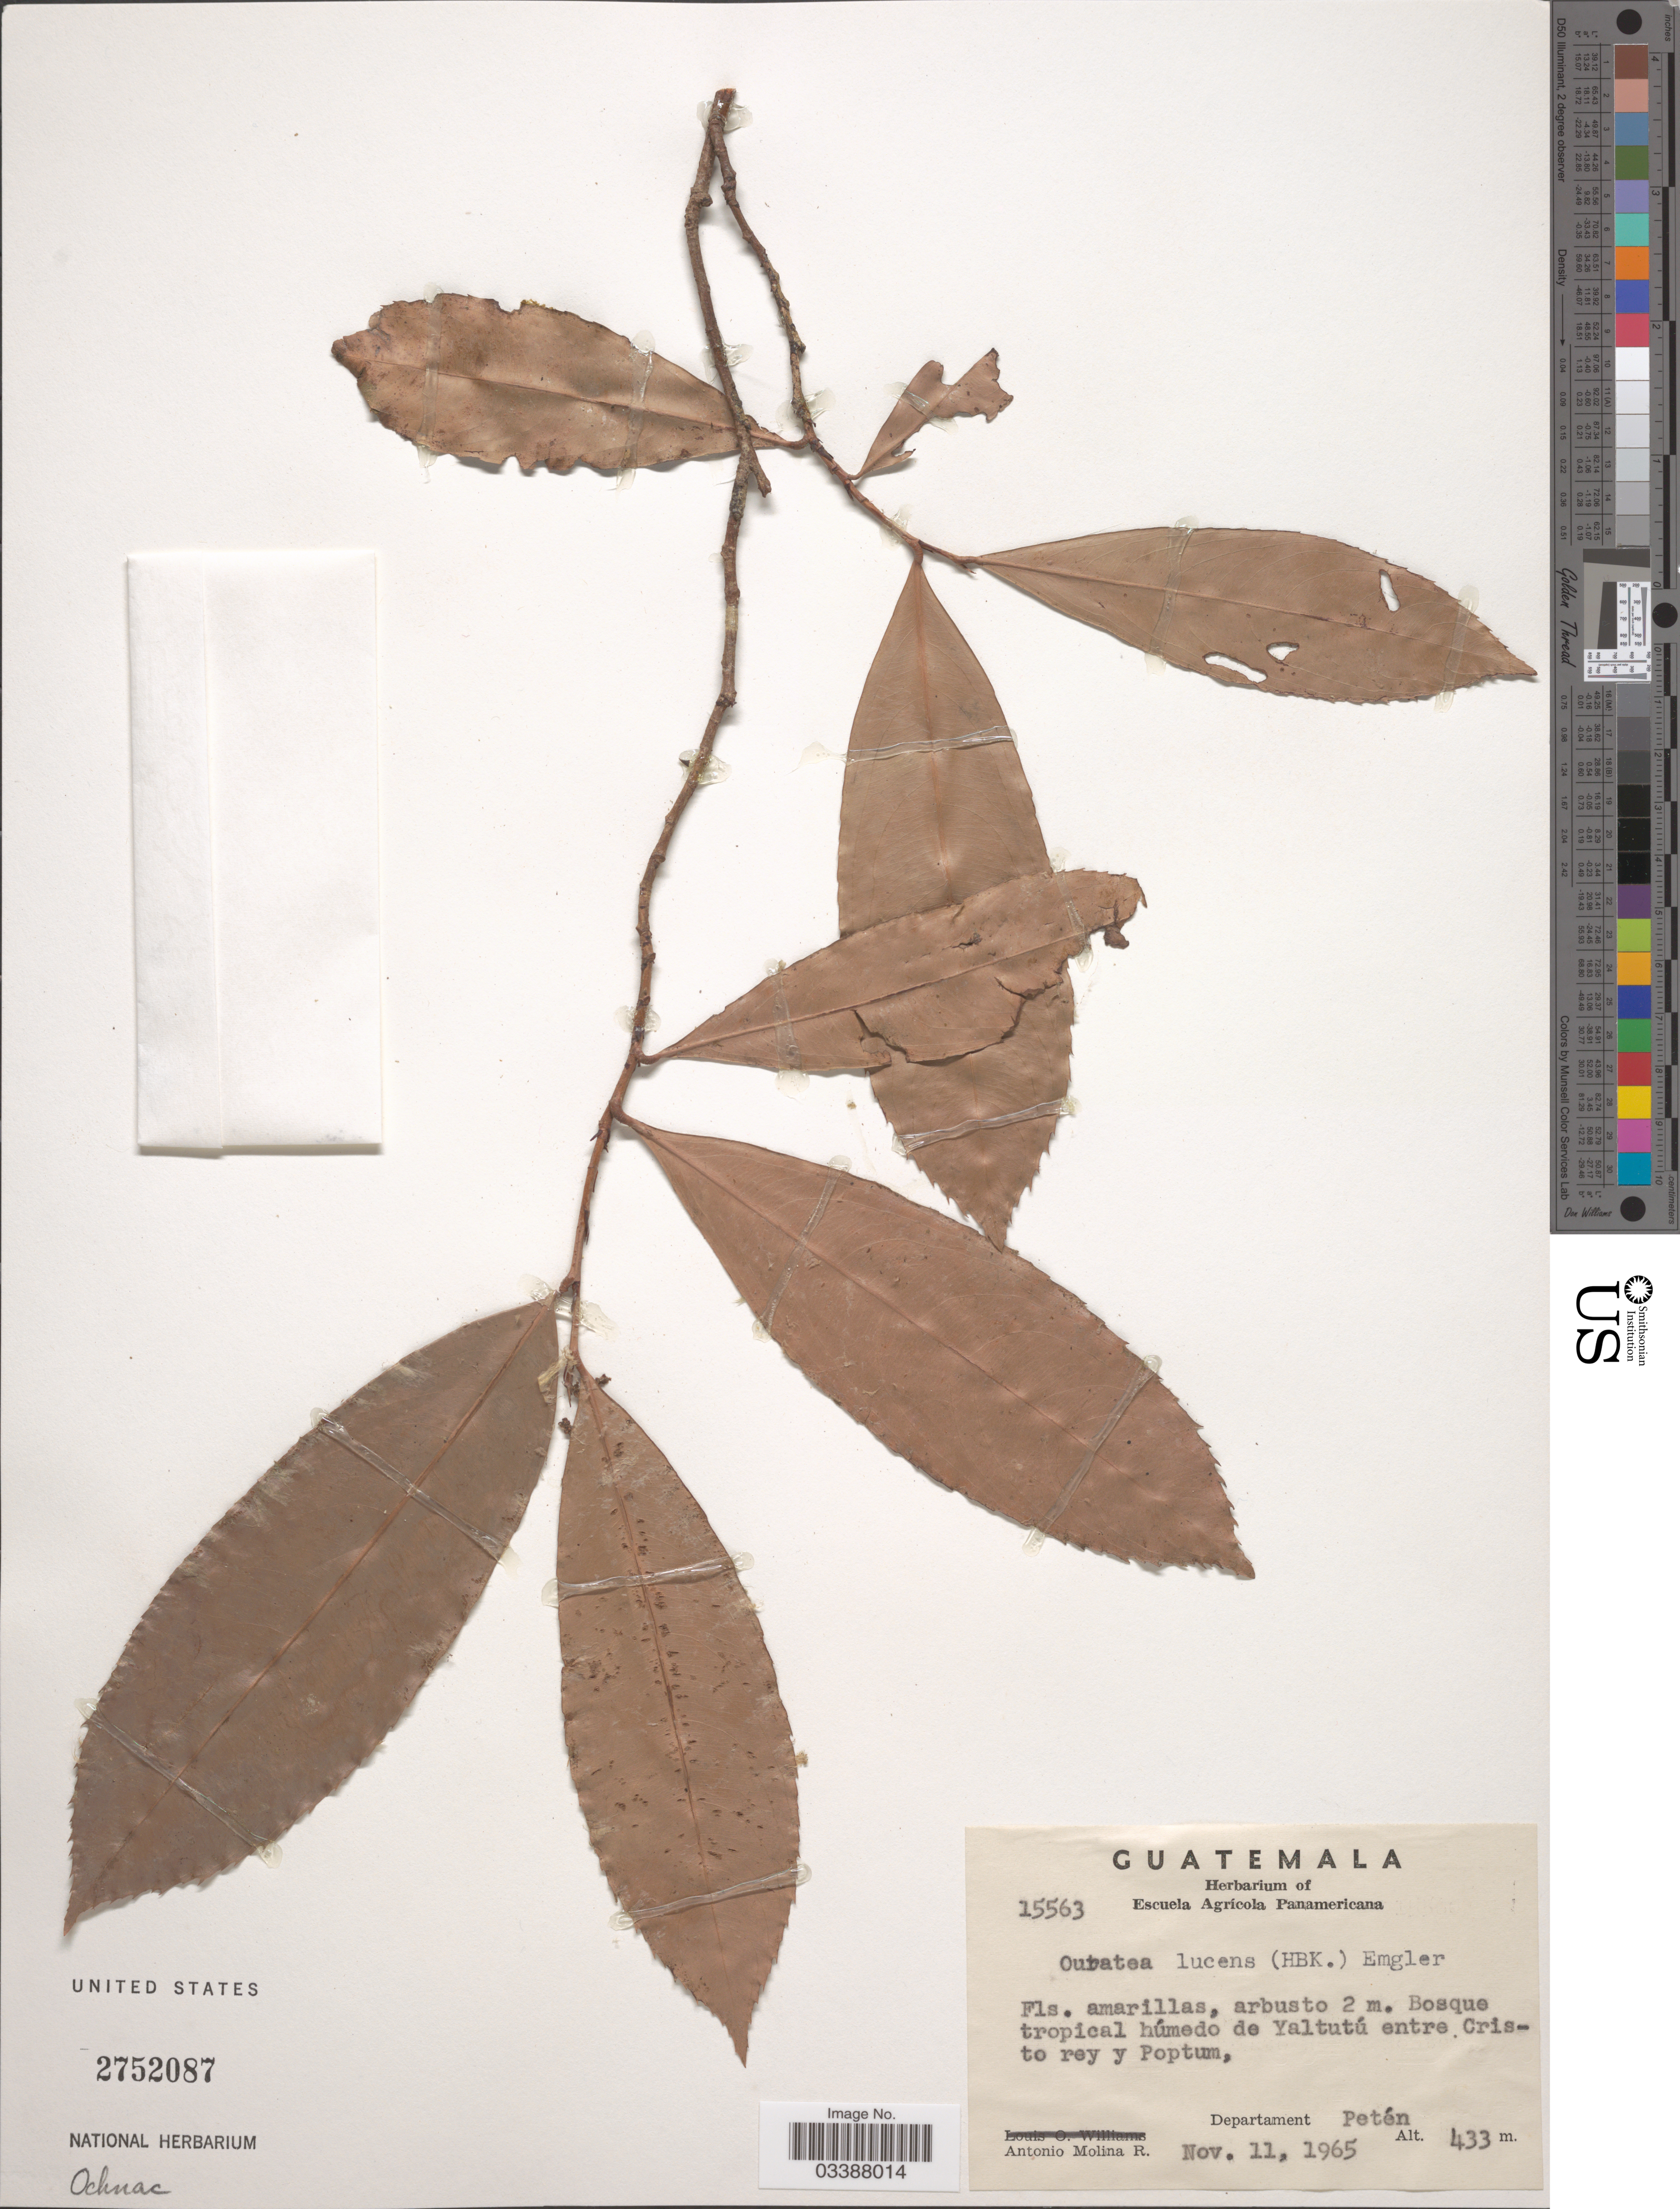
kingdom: Plantae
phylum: Tracheophyta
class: Magnoliopsida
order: Malpighiales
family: Ochnaceae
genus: Ouratea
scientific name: Ouratea lucens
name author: (Kunth) Engl.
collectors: A. Molina R.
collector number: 15563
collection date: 1965-11-11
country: Guatemala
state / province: El Petén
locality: Bosque tropical húmedo de Yaltutú entre Cristo rey y Poptum, Department Petén.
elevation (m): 433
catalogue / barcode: US 2752087